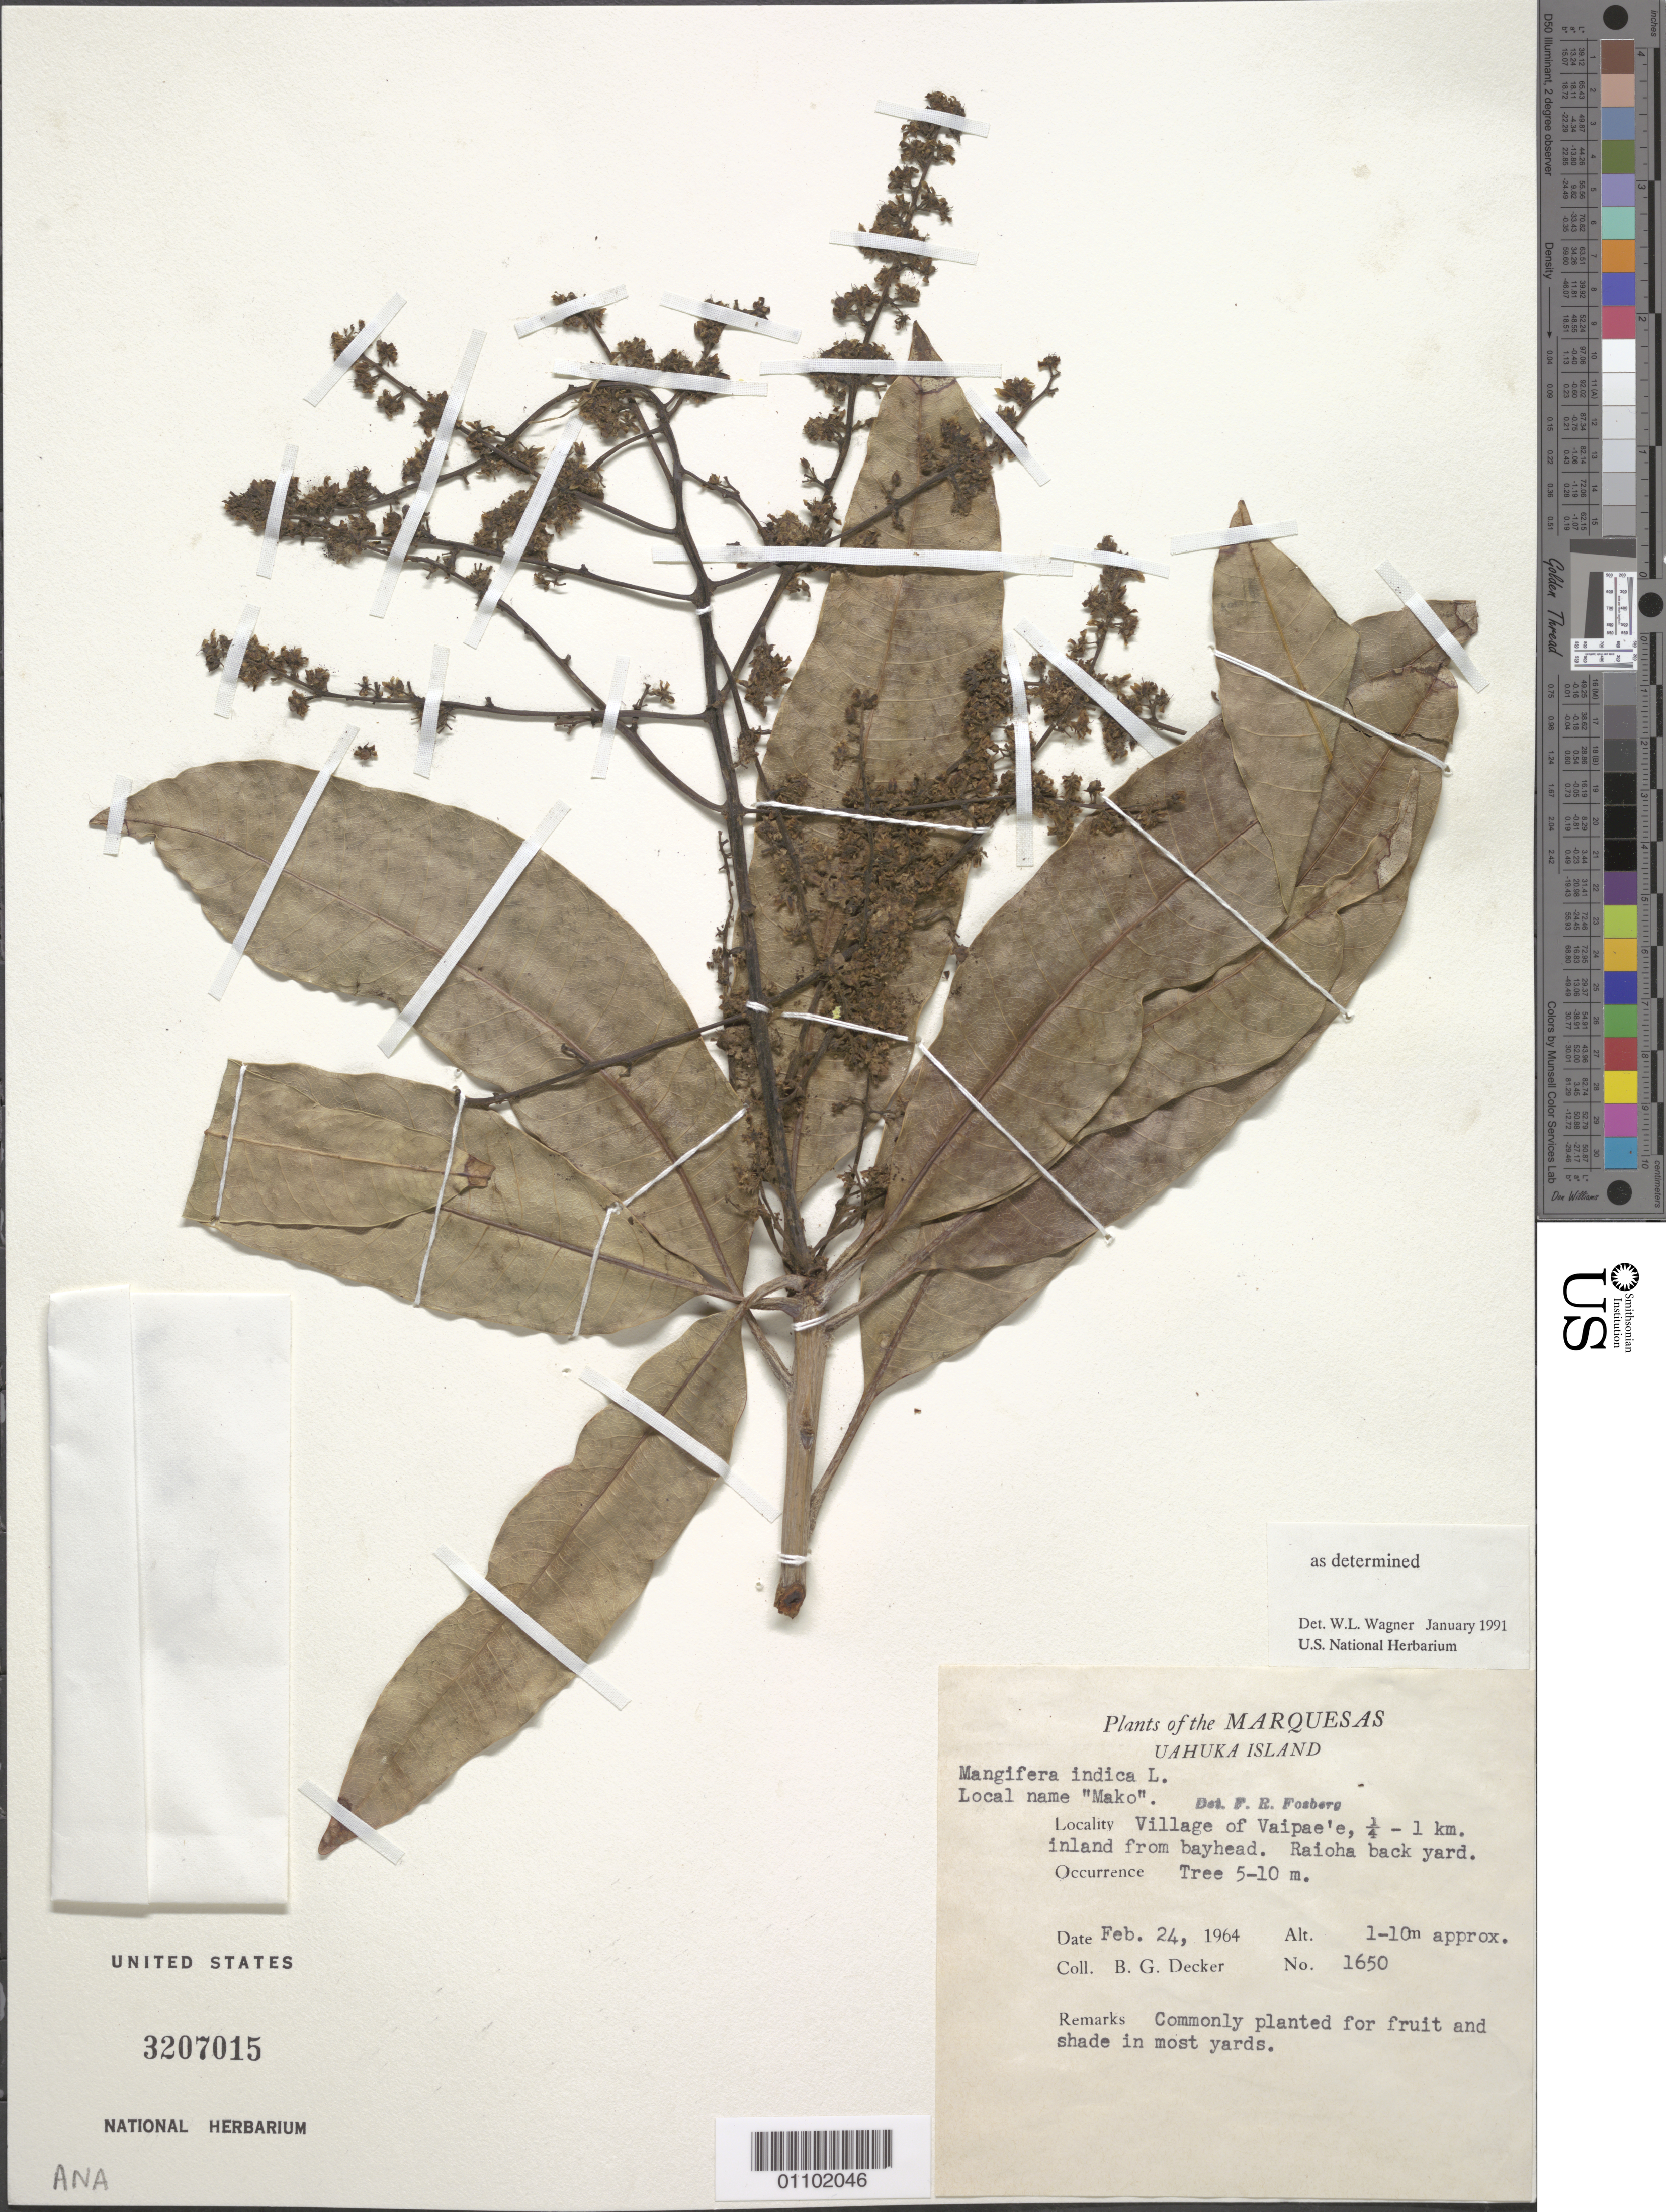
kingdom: Plantae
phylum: Tracheophyta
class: Magnoliopsida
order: Sapindales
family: Anacardiaceae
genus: Mangifera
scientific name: Mangifera indica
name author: L.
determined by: Wagner, W. L., (BOT), Smithsonian Institution - National Museum of Natural History (UNITED STATES)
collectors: B. G. Decker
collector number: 1650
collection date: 1964-02-24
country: French Polynesia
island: Ua Huka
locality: Vaipae'e village, 0.25-1 km inland from bayhead, Raioha back yard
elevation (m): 1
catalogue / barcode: US 3207015